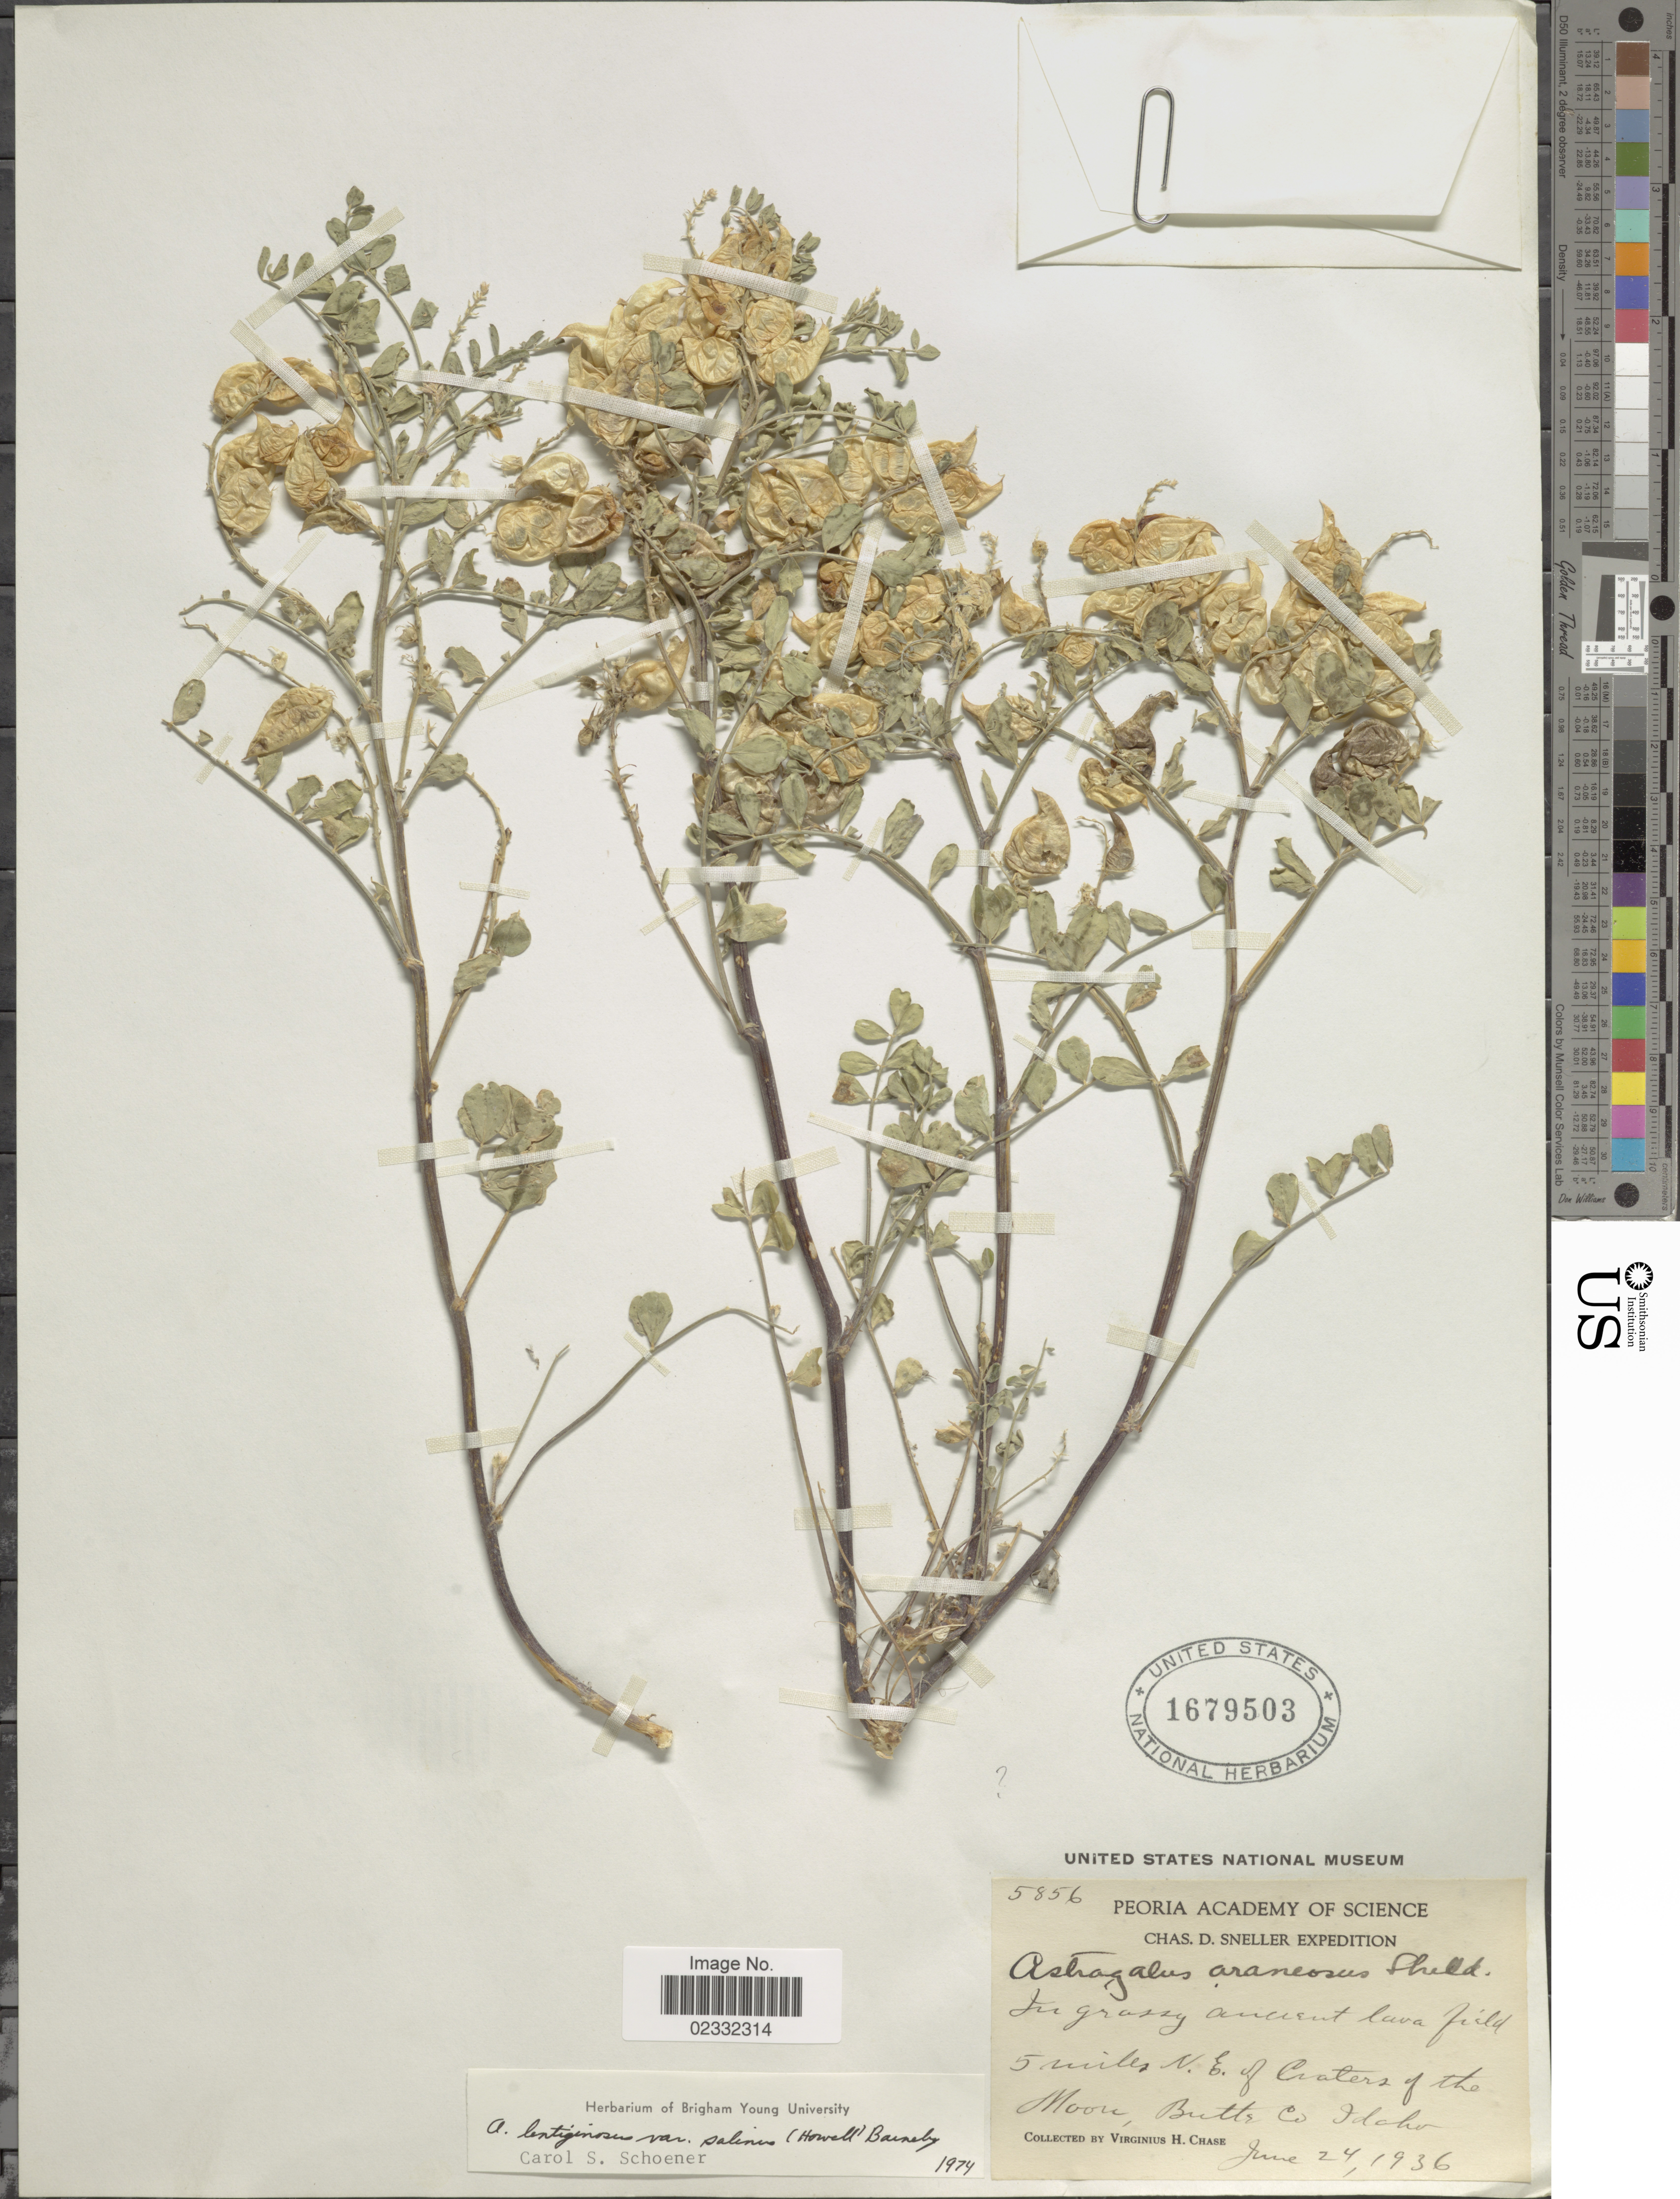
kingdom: Plantae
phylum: Tracheophyta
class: Magnoliopsida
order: Fabales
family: Fabaceae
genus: Astragalus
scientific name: Astragalus lentiginosus var. salinus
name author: (Howell) Barneby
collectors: V. H. Chase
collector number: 5856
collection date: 1936-06-24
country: United States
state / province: Idaho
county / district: Butte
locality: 5 miles N.E. of Craters of the Moon.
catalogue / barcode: US 1679503